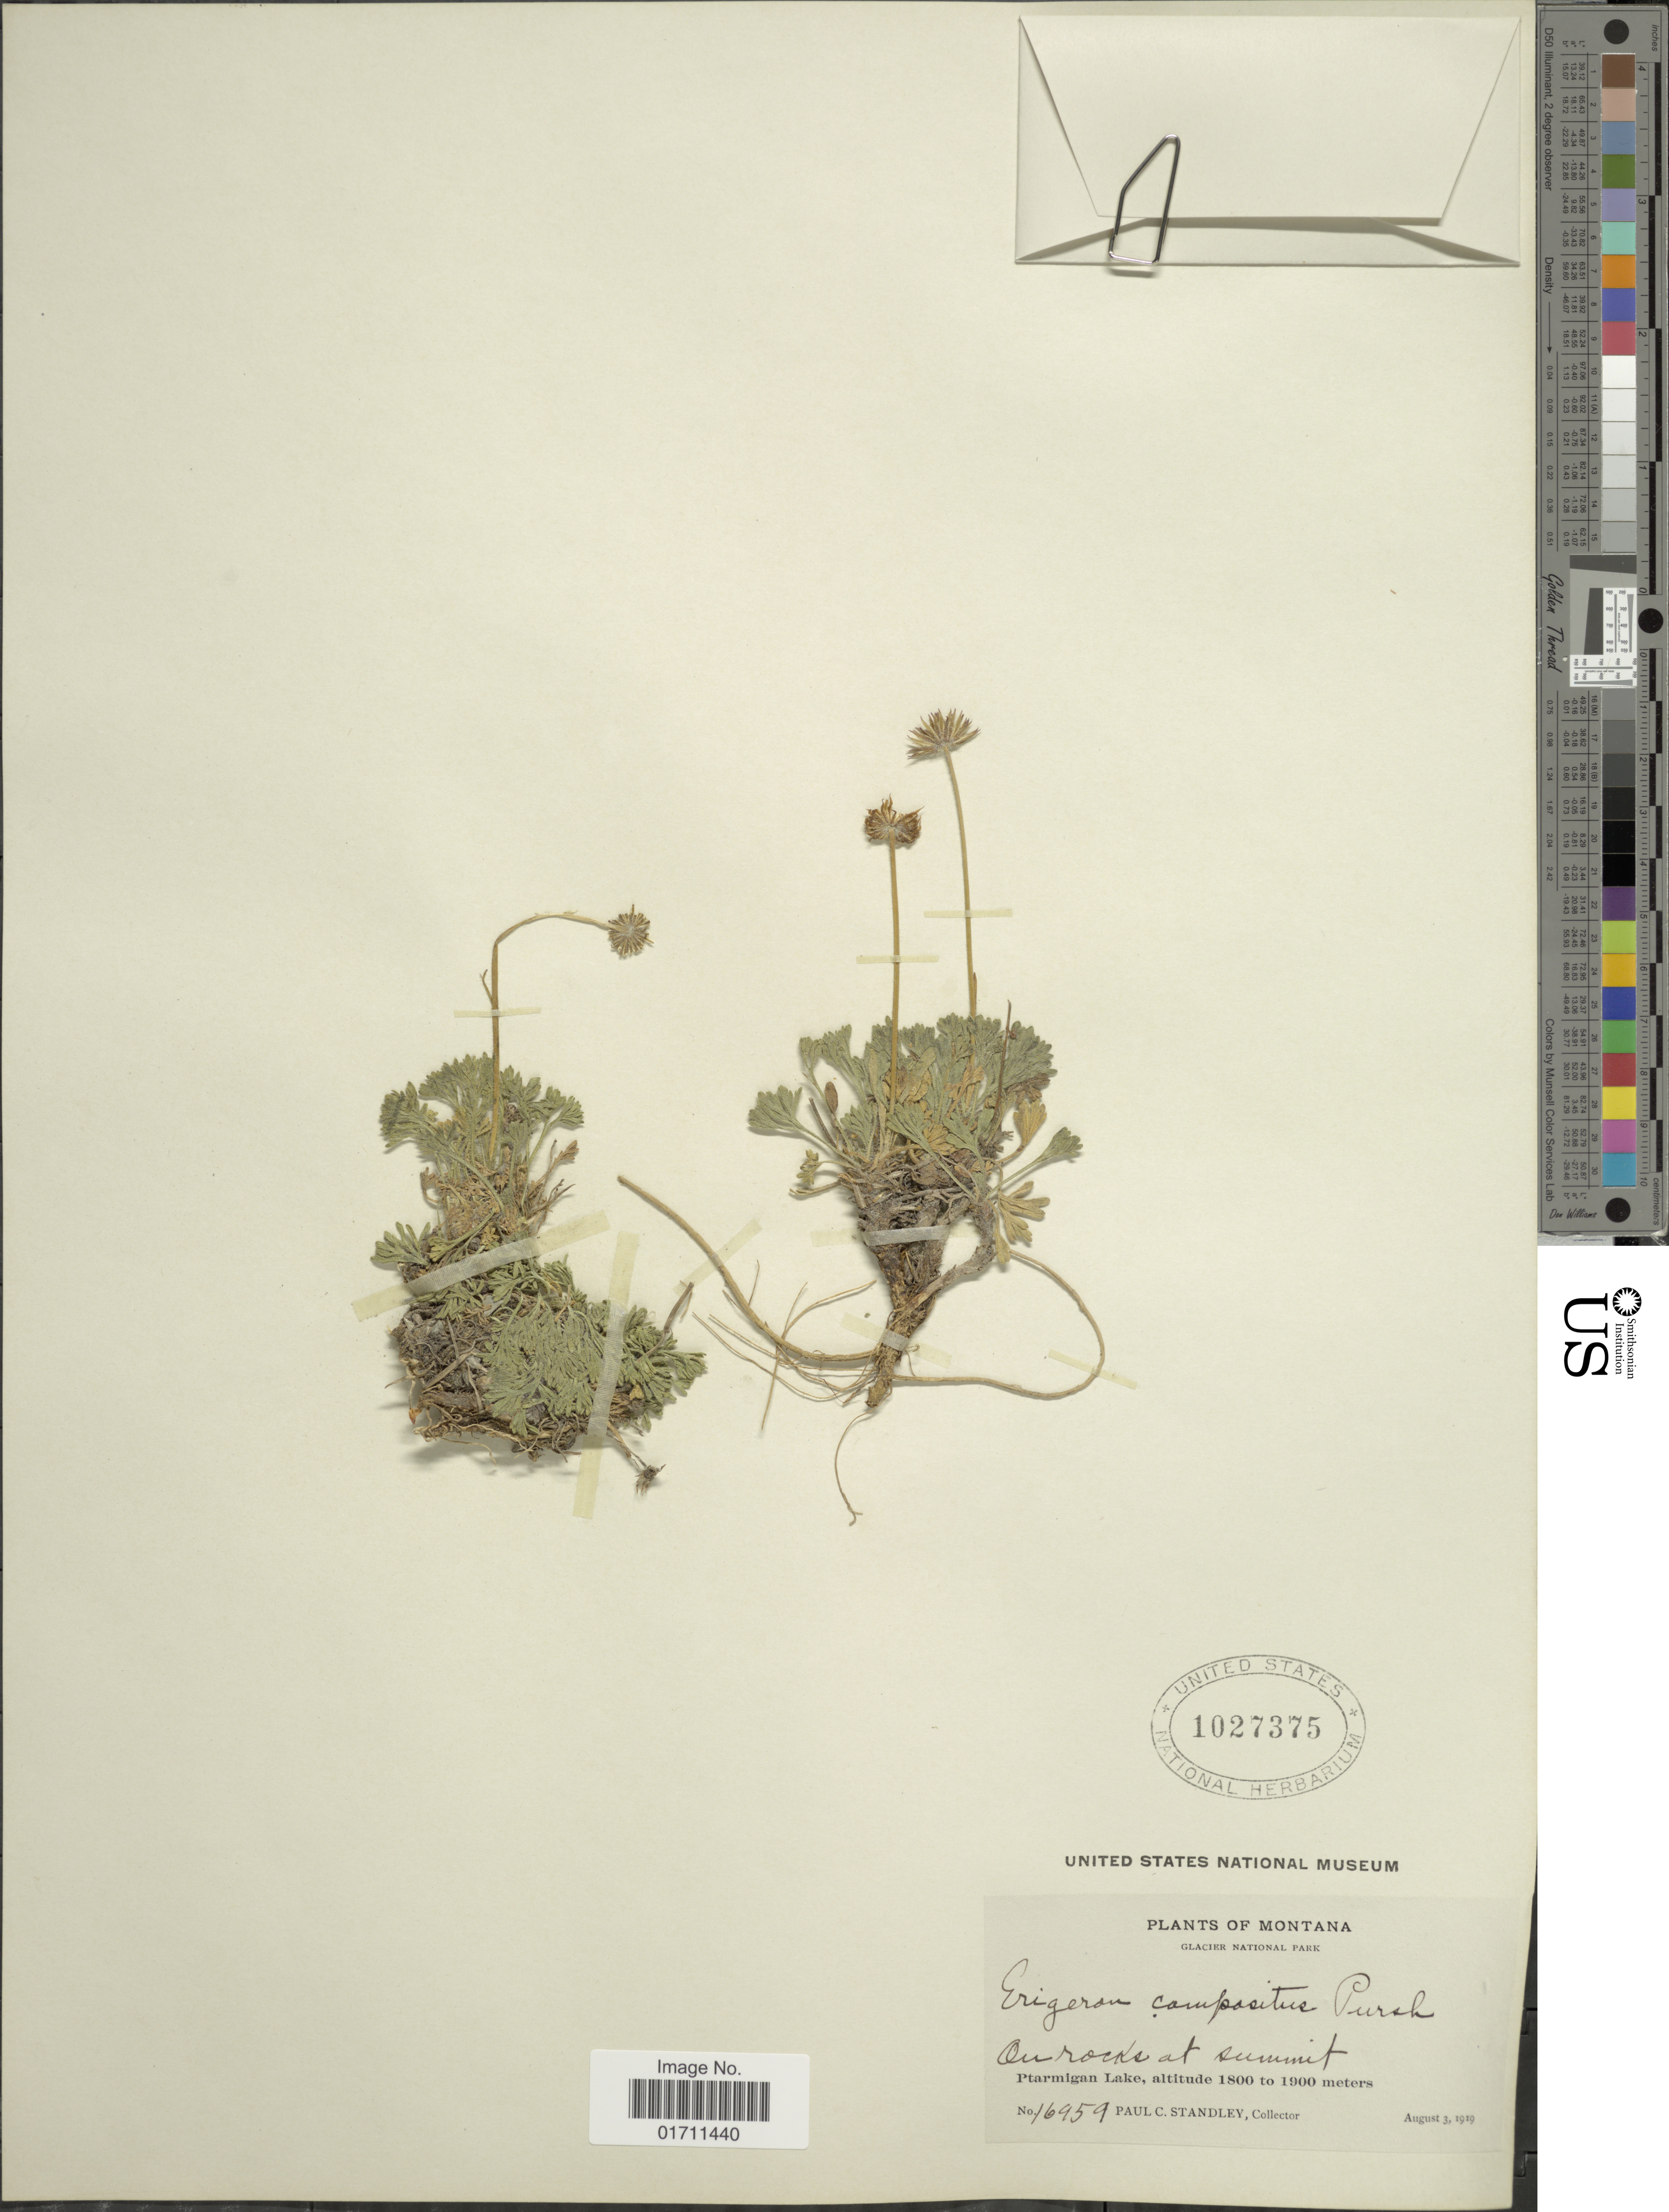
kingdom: Plantae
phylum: Tracheophyta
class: Magnoliopsida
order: Asterales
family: Asteraceae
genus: Erigeron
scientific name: Erigeron compositus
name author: Pursh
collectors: P. C. Standley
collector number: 16959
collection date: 1919-08-03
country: United States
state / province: Montana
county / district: Glacier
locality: Glacier National Park, On rocks at summit, Ptarmigan Lake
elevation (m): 1800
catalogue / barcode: US 1027375